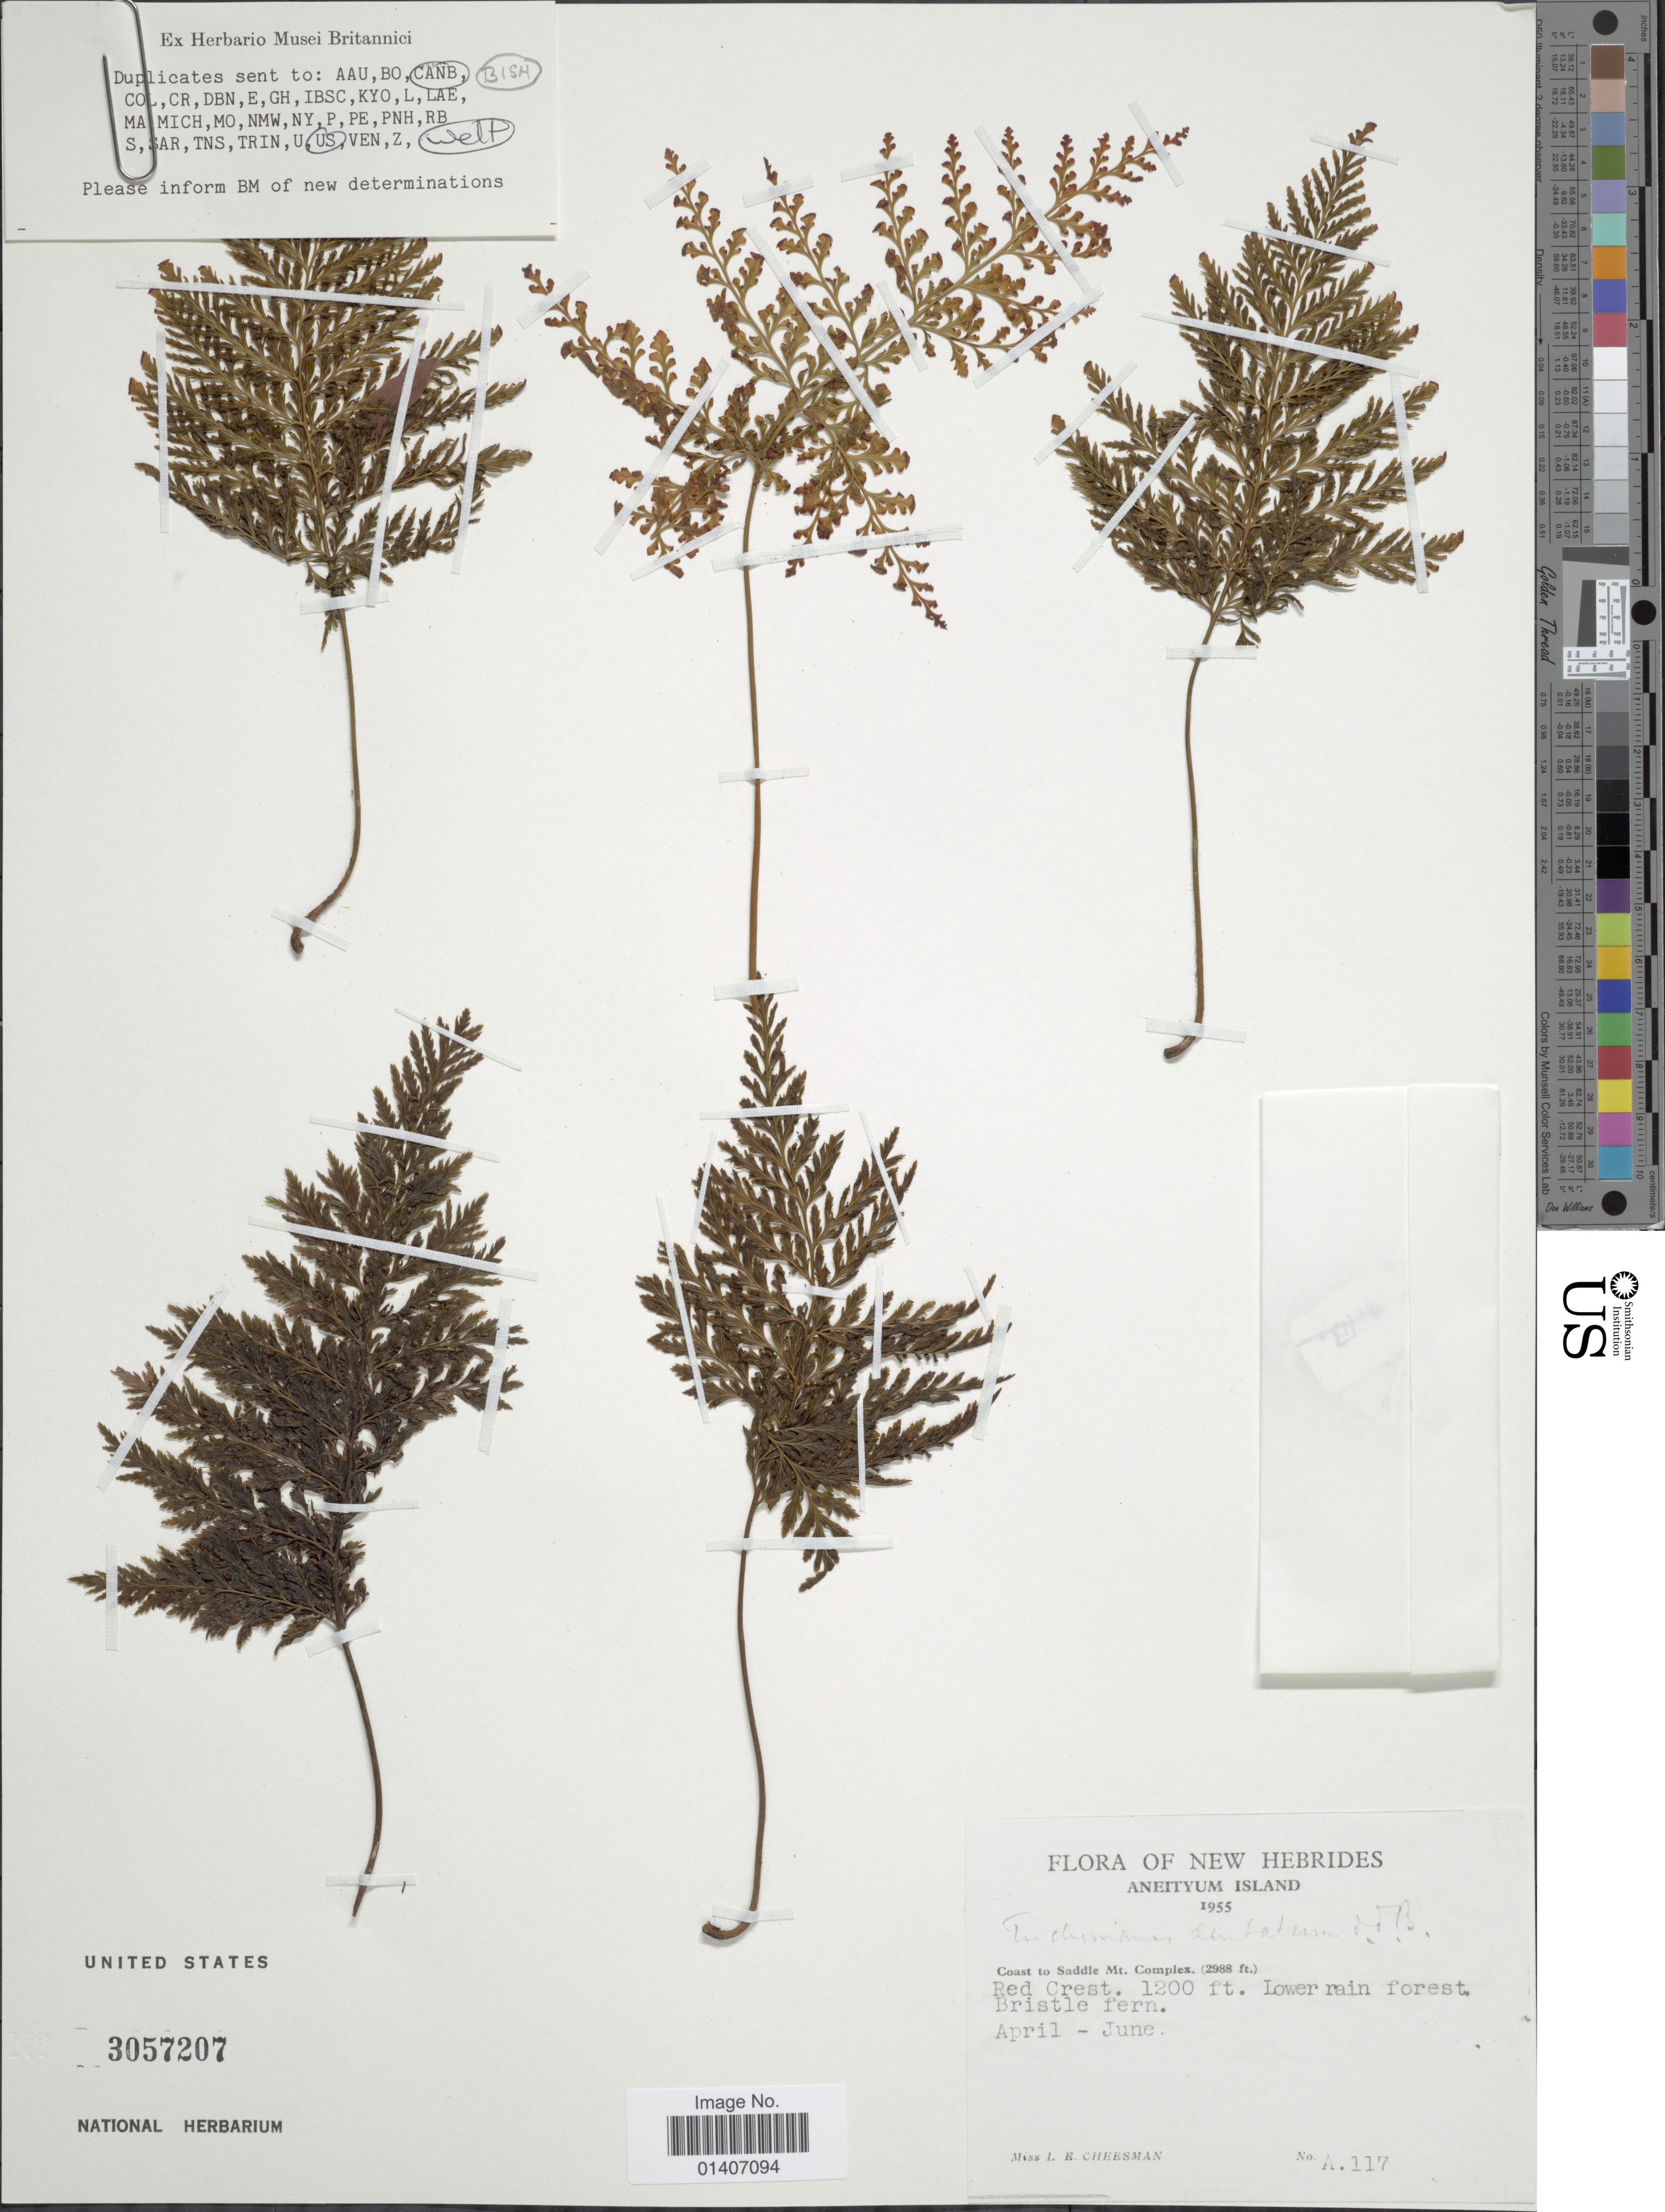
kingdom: Plantae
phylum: Tracheophyta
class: Polypodiopsida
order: Hymenophyllales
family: Hymenophyllaceae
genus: Abrodictyum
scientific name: Abrodictyum dentatum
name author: (Bosch) Ebihara & K. Iwats.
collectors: L. E. Cheesman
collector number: A117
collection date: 1955-04/1955-06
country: Vanuatu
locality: New Hebrides, Aneityum Island, Coast to Saddle Mt. Complex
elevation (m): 366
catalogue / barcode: US 3057207